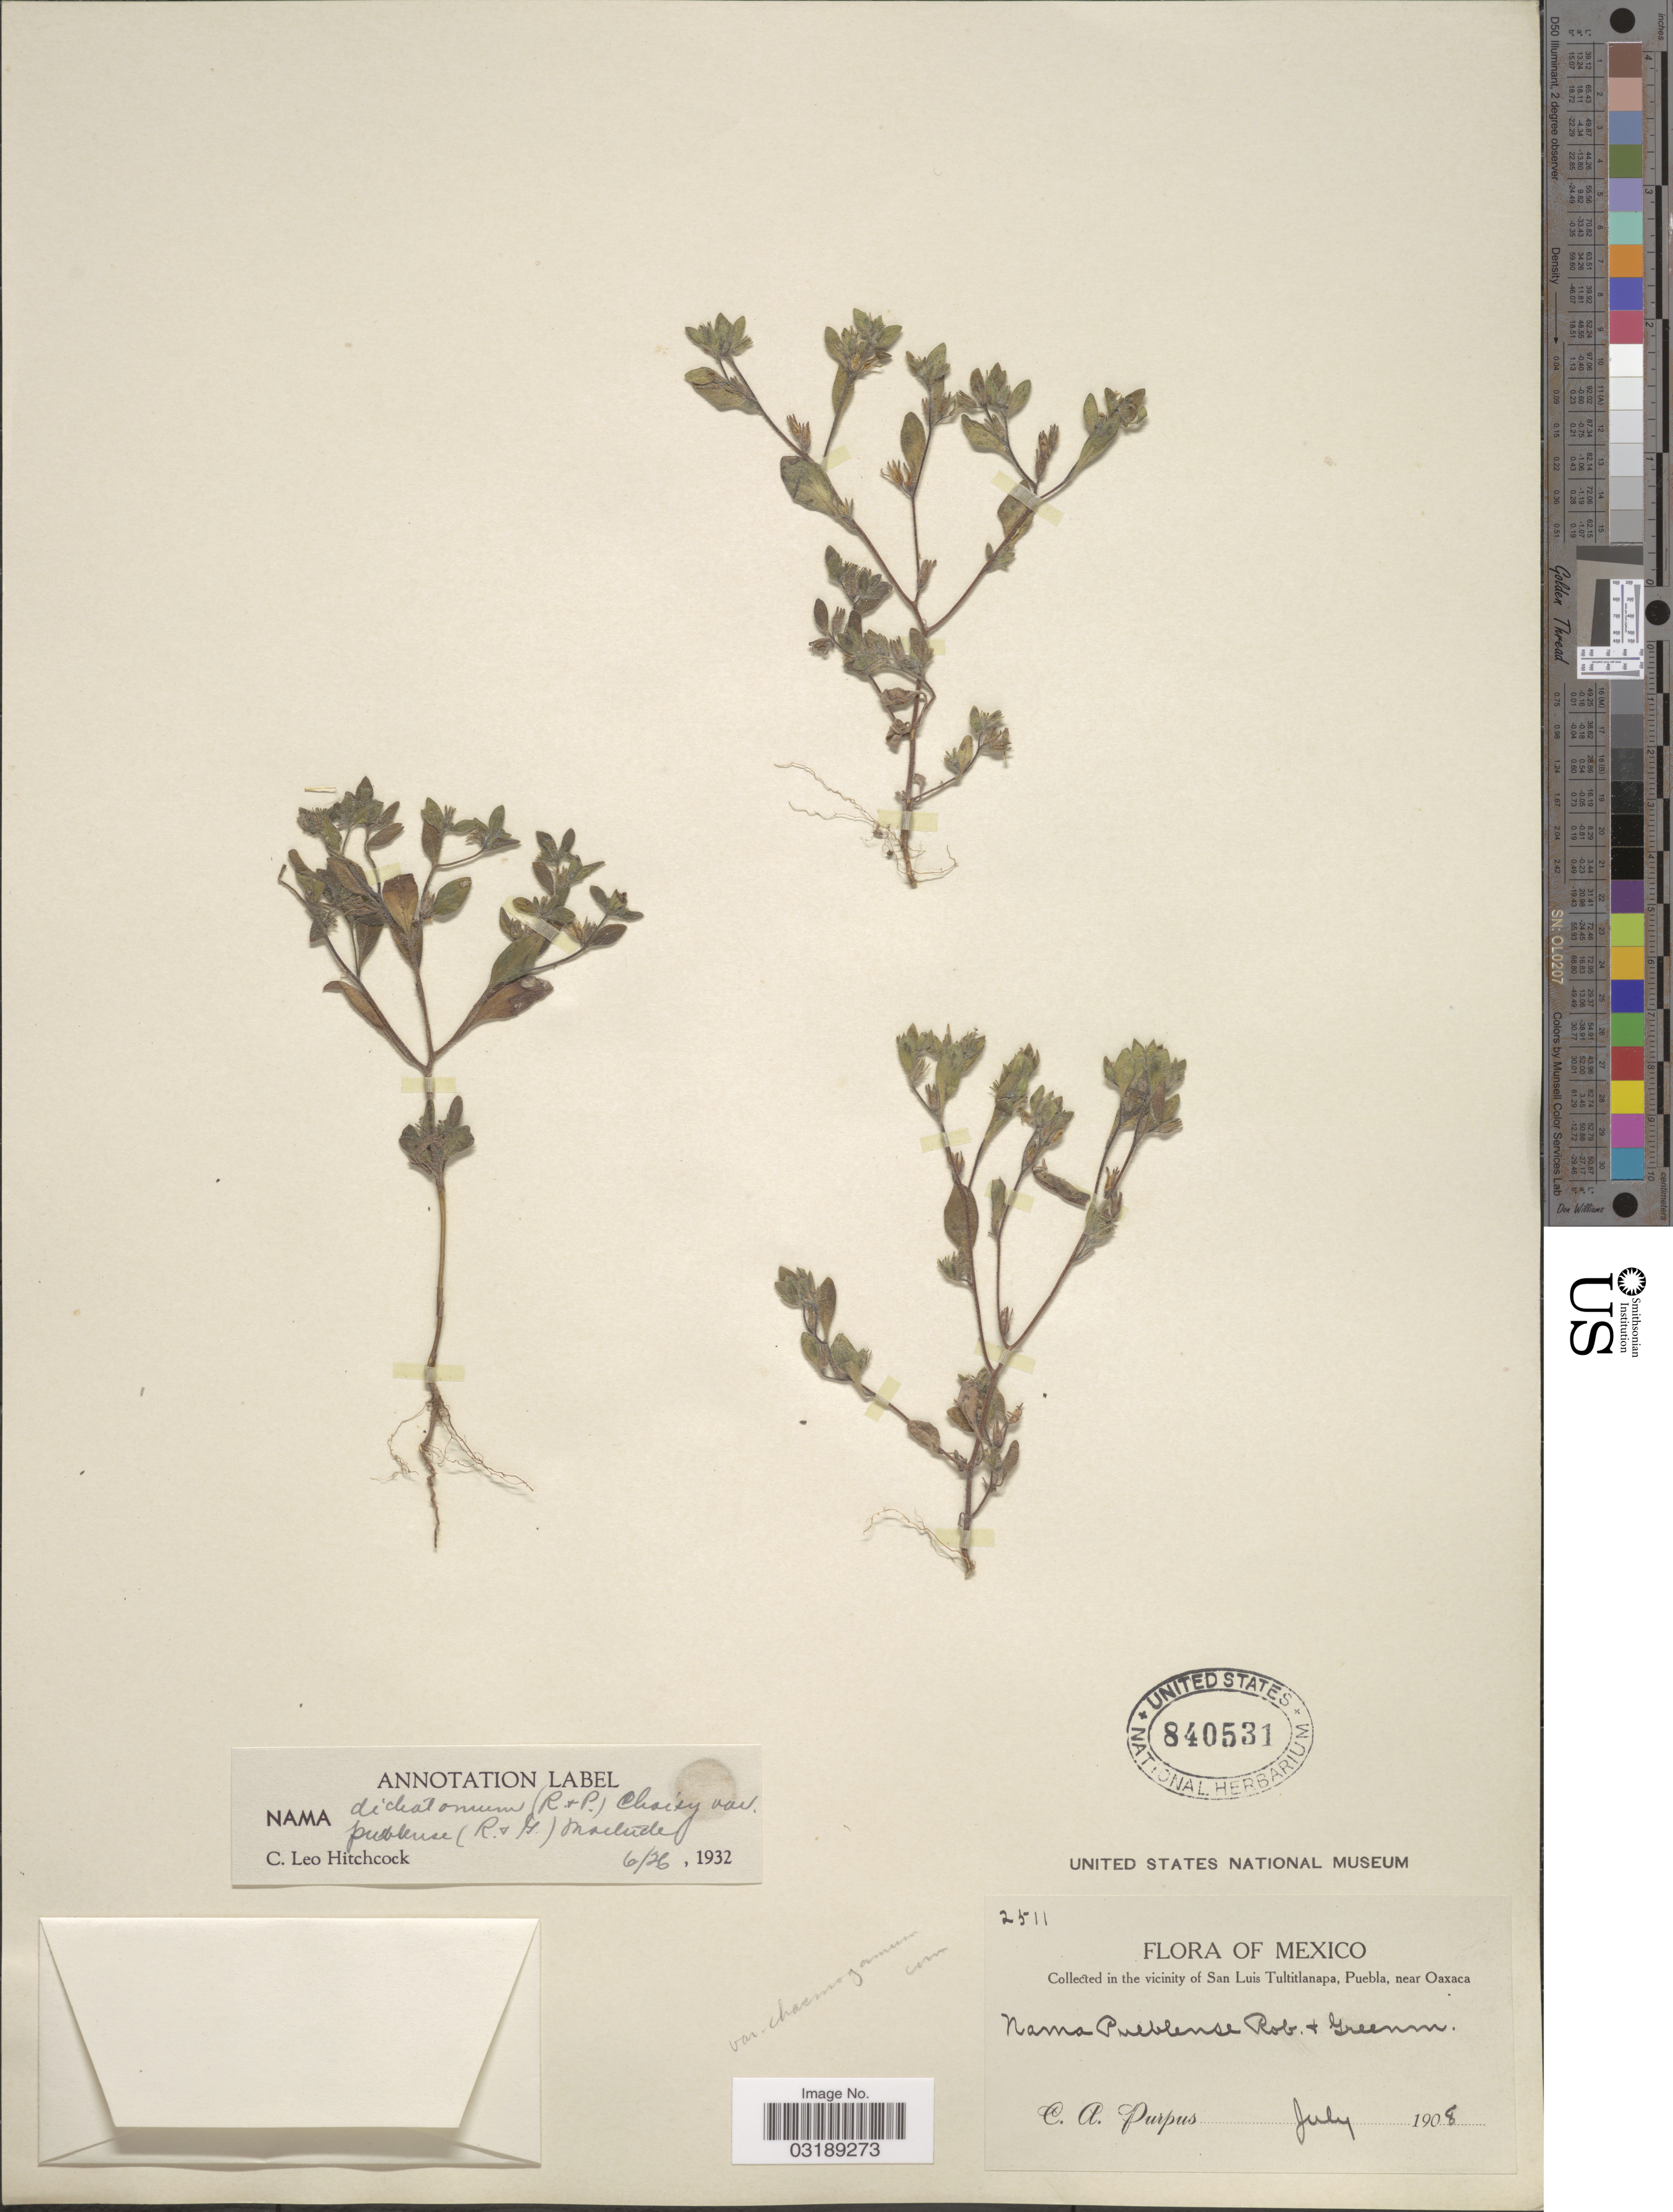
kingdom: Plantae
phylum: Tracheophyta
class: Magnoliopsida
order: Boraginales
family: Namaceae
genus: Nama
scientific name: Nama dichotoma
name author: (Ruiz & Pav.) Choisy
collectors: C. A. Purpus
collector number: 2511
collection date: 1908-07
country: Mexico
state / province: Puebla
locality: In the vicinity of San Luis Tultitlanapa, Puebla, near Oaxaca.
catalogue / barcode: US 840531